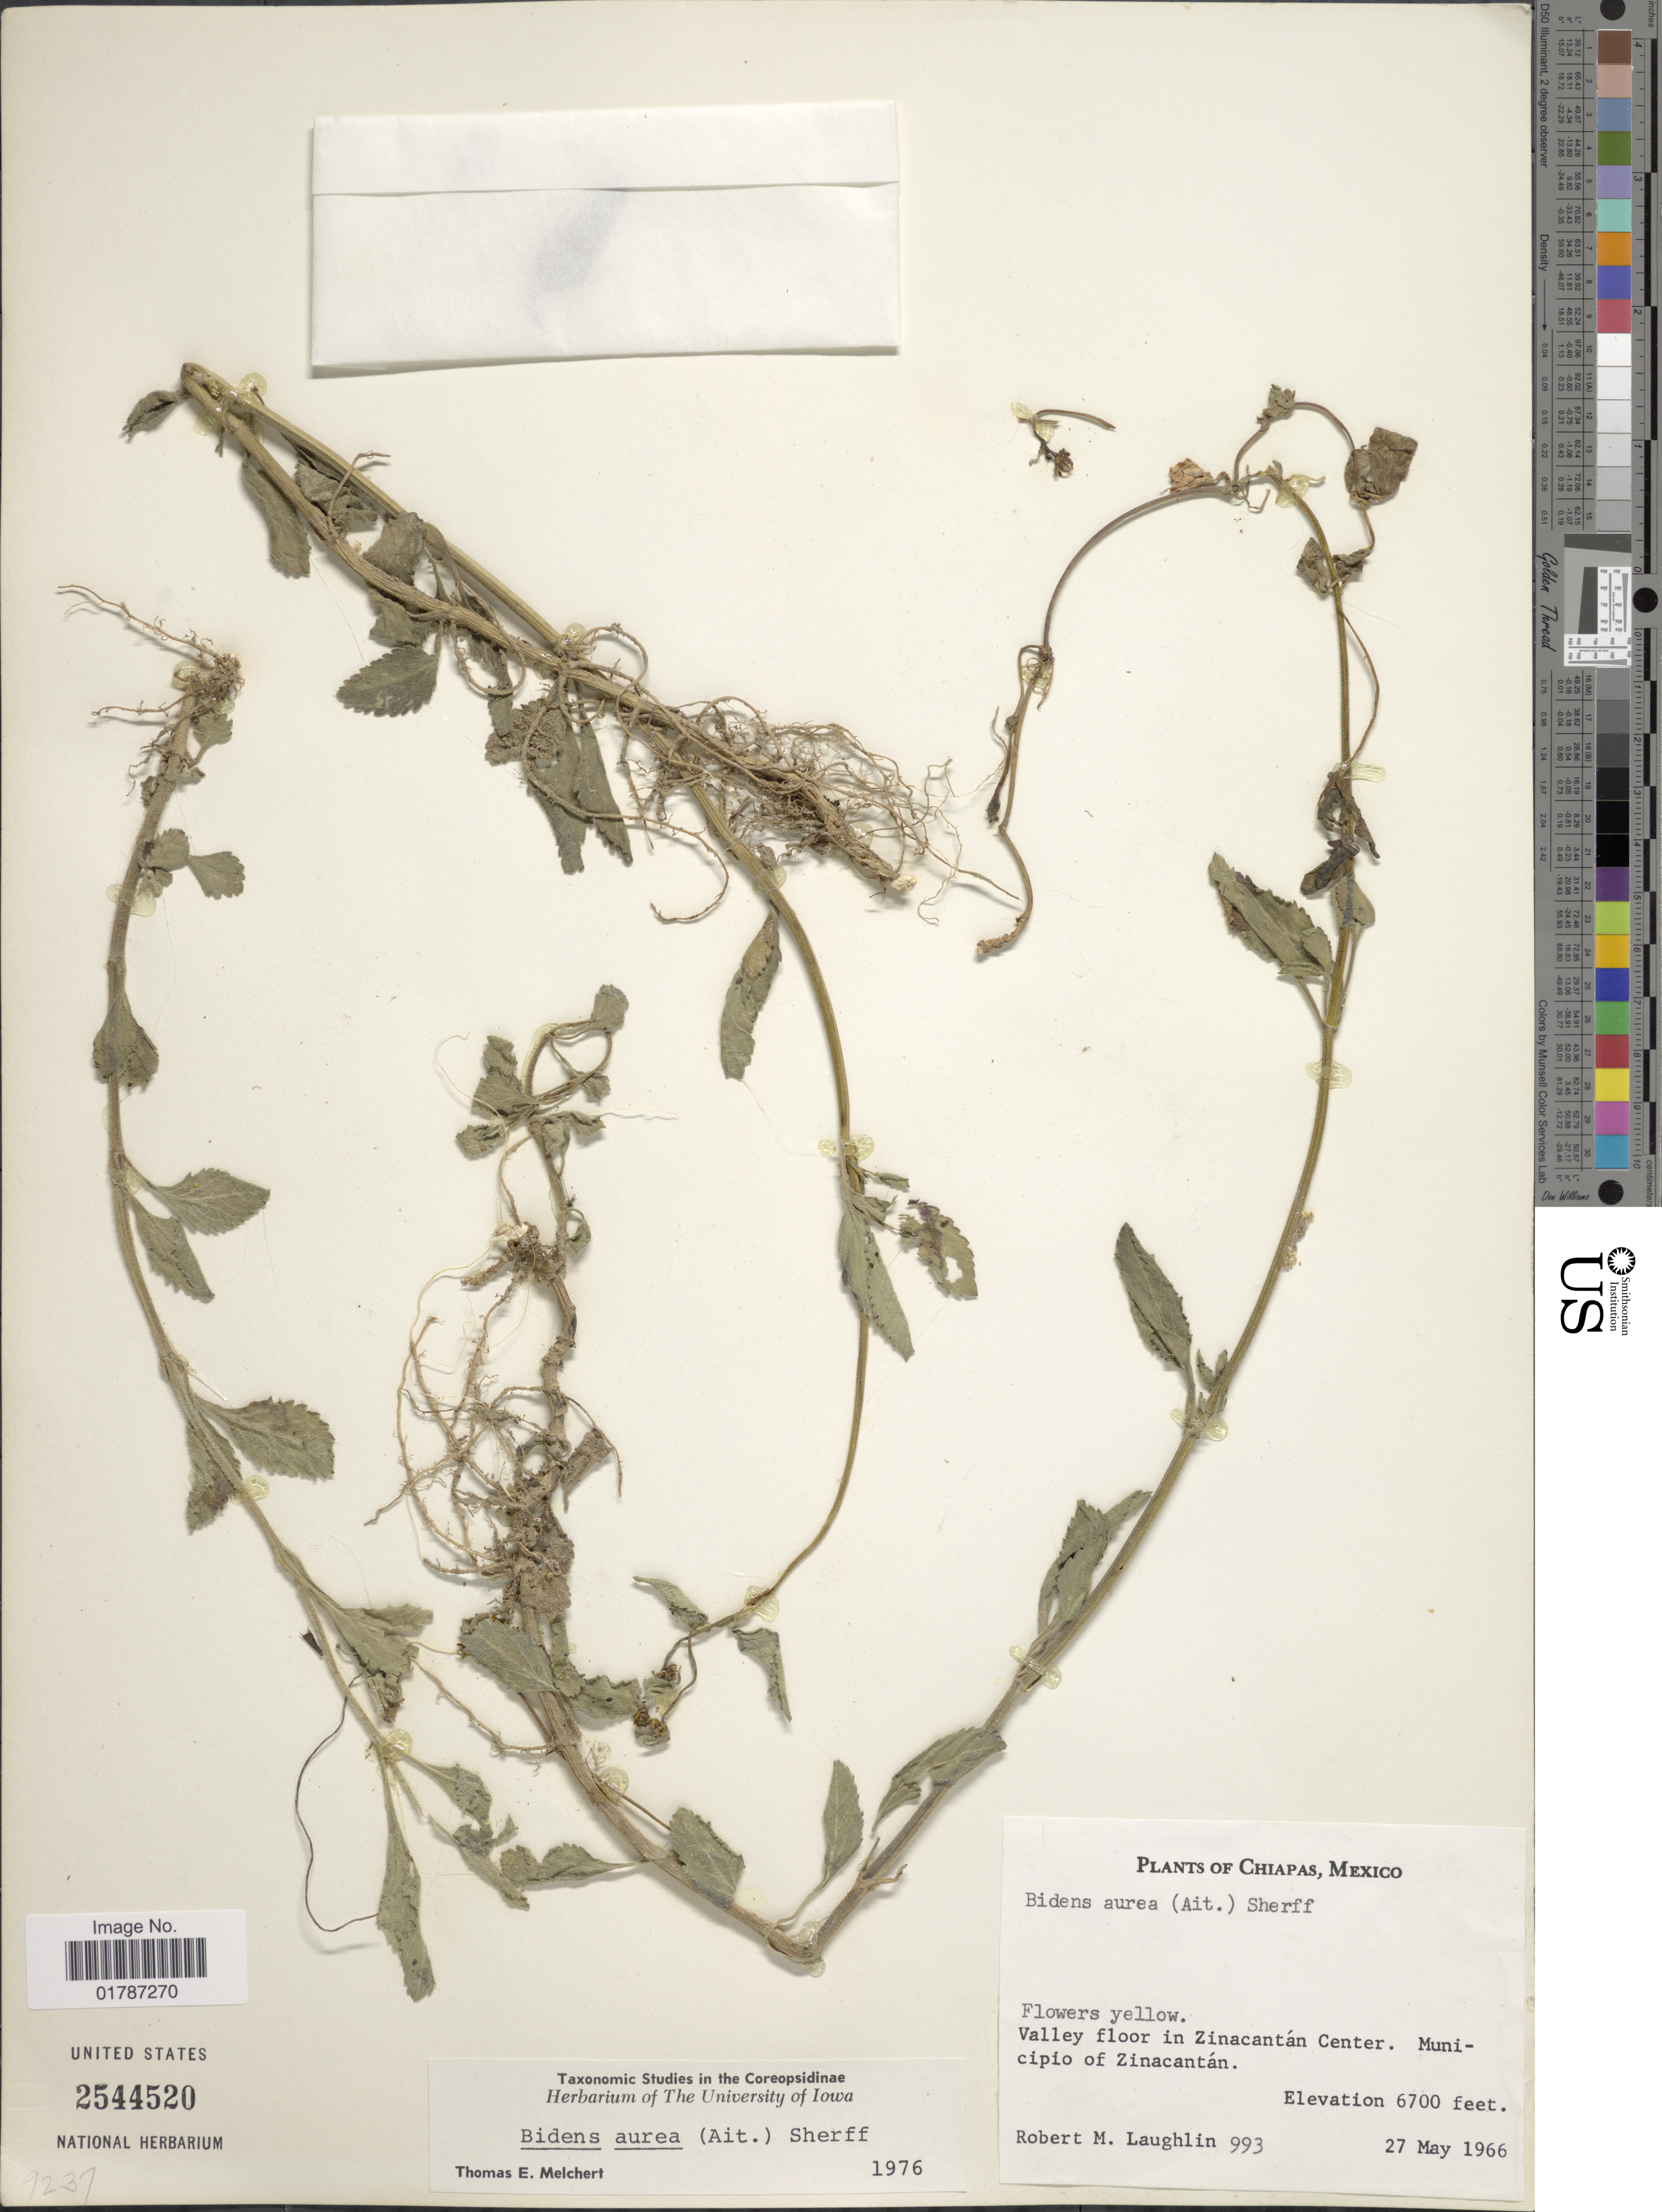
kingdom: Plantae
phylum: Tracheophyta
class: Magnoliopsida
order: Asterales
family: Asteraceae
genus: Bidens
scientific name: Bidens aurea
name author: (Aiton) Sherff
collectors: R. M. Laughlin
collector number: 993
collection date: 1966-05-27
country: Mexico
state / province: Chiapas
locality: Valley floor in Zinacantan Center, Municipio of Zinacantan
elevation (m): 2042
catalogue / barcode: US 2544520